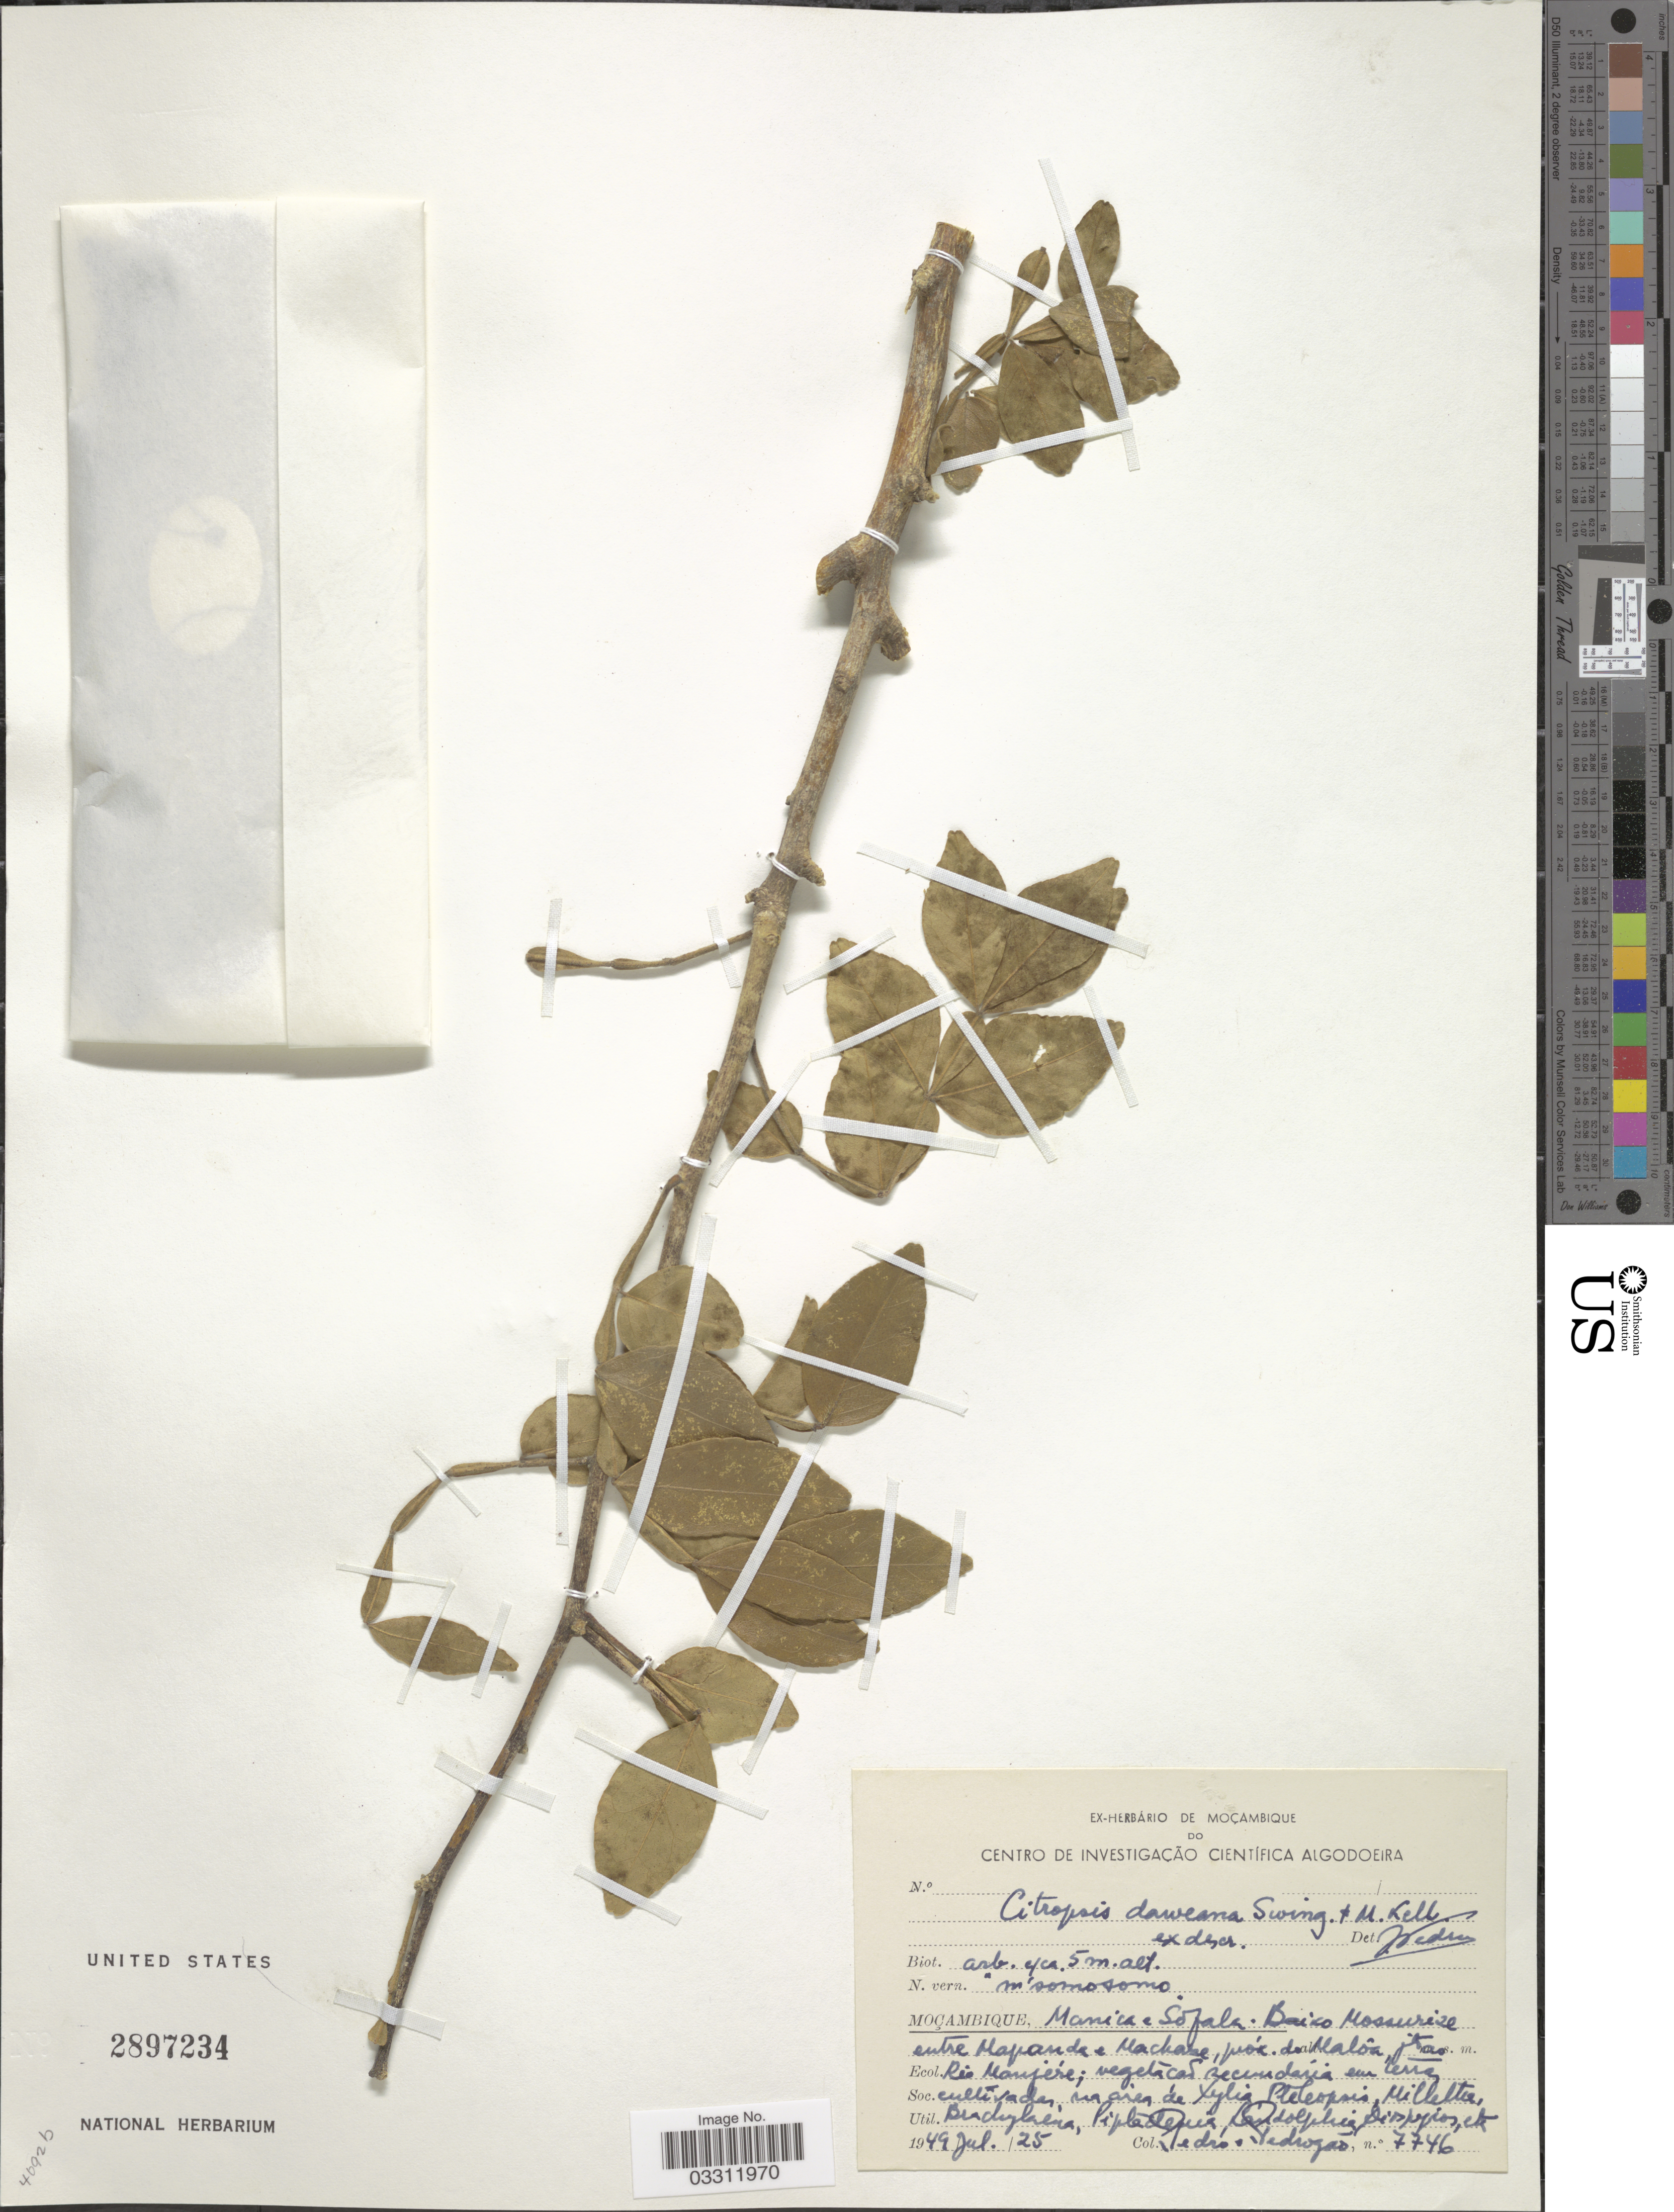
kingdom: Plantae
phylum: Tracheophyta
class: Magnoliopsida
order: Sapindales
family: Rutaceae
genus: Citropsis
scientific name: Citropsis daweana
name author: Swingle & M. Kellerm.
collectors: Pedro & Pedrogao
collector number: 7746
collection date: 1949-07-25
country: Mozambique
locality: Moçambique, Manica e Sofala. Baixo Mossurize entre Mapande e Machaze, prox. de Malôa. Jtao Rio Manjére.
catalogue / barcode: US 2897234